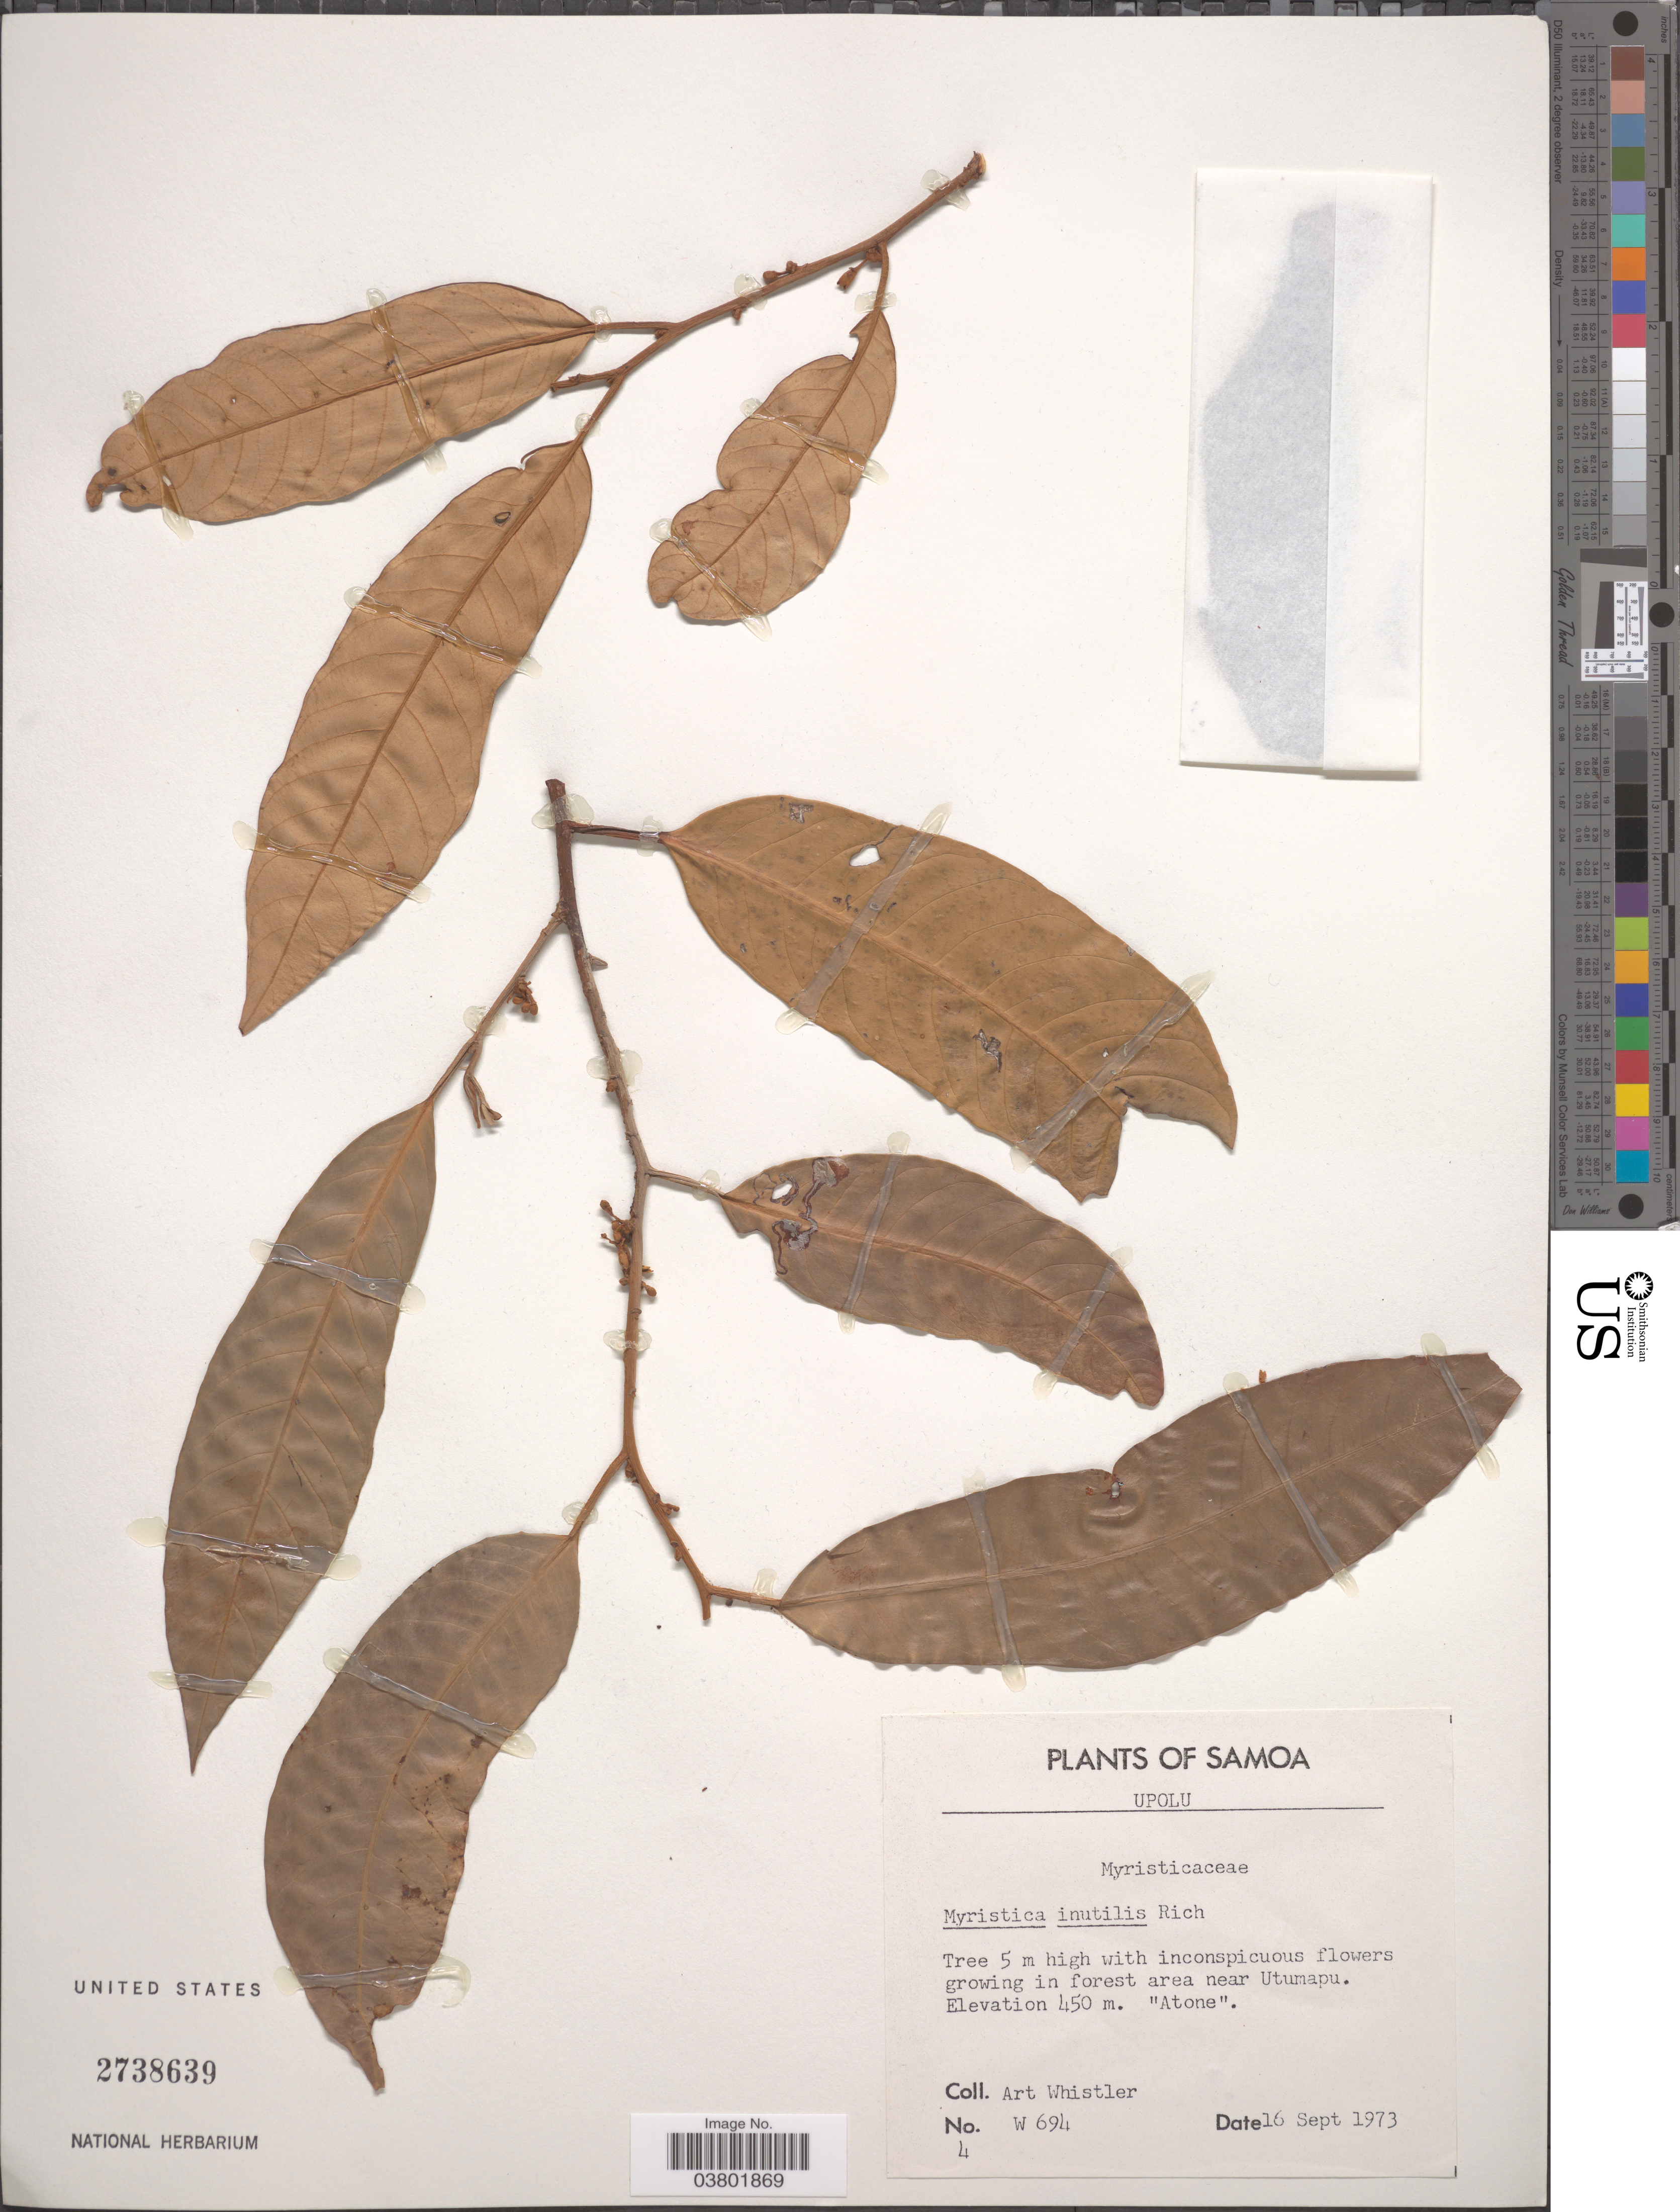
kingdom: Plantae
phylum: Tracheophyta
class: Magnoliopsida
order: Magnoliales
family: Myristicaceae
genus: Myristica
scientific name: Myristica inutilis subsp. inutilis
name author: A. Gray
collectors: A. Whistler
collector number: W694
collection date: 1973-09-16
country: Samoa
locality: Samoa. Upolu. In forest area near Utumapu.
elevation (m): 450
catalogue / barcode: US 2738639